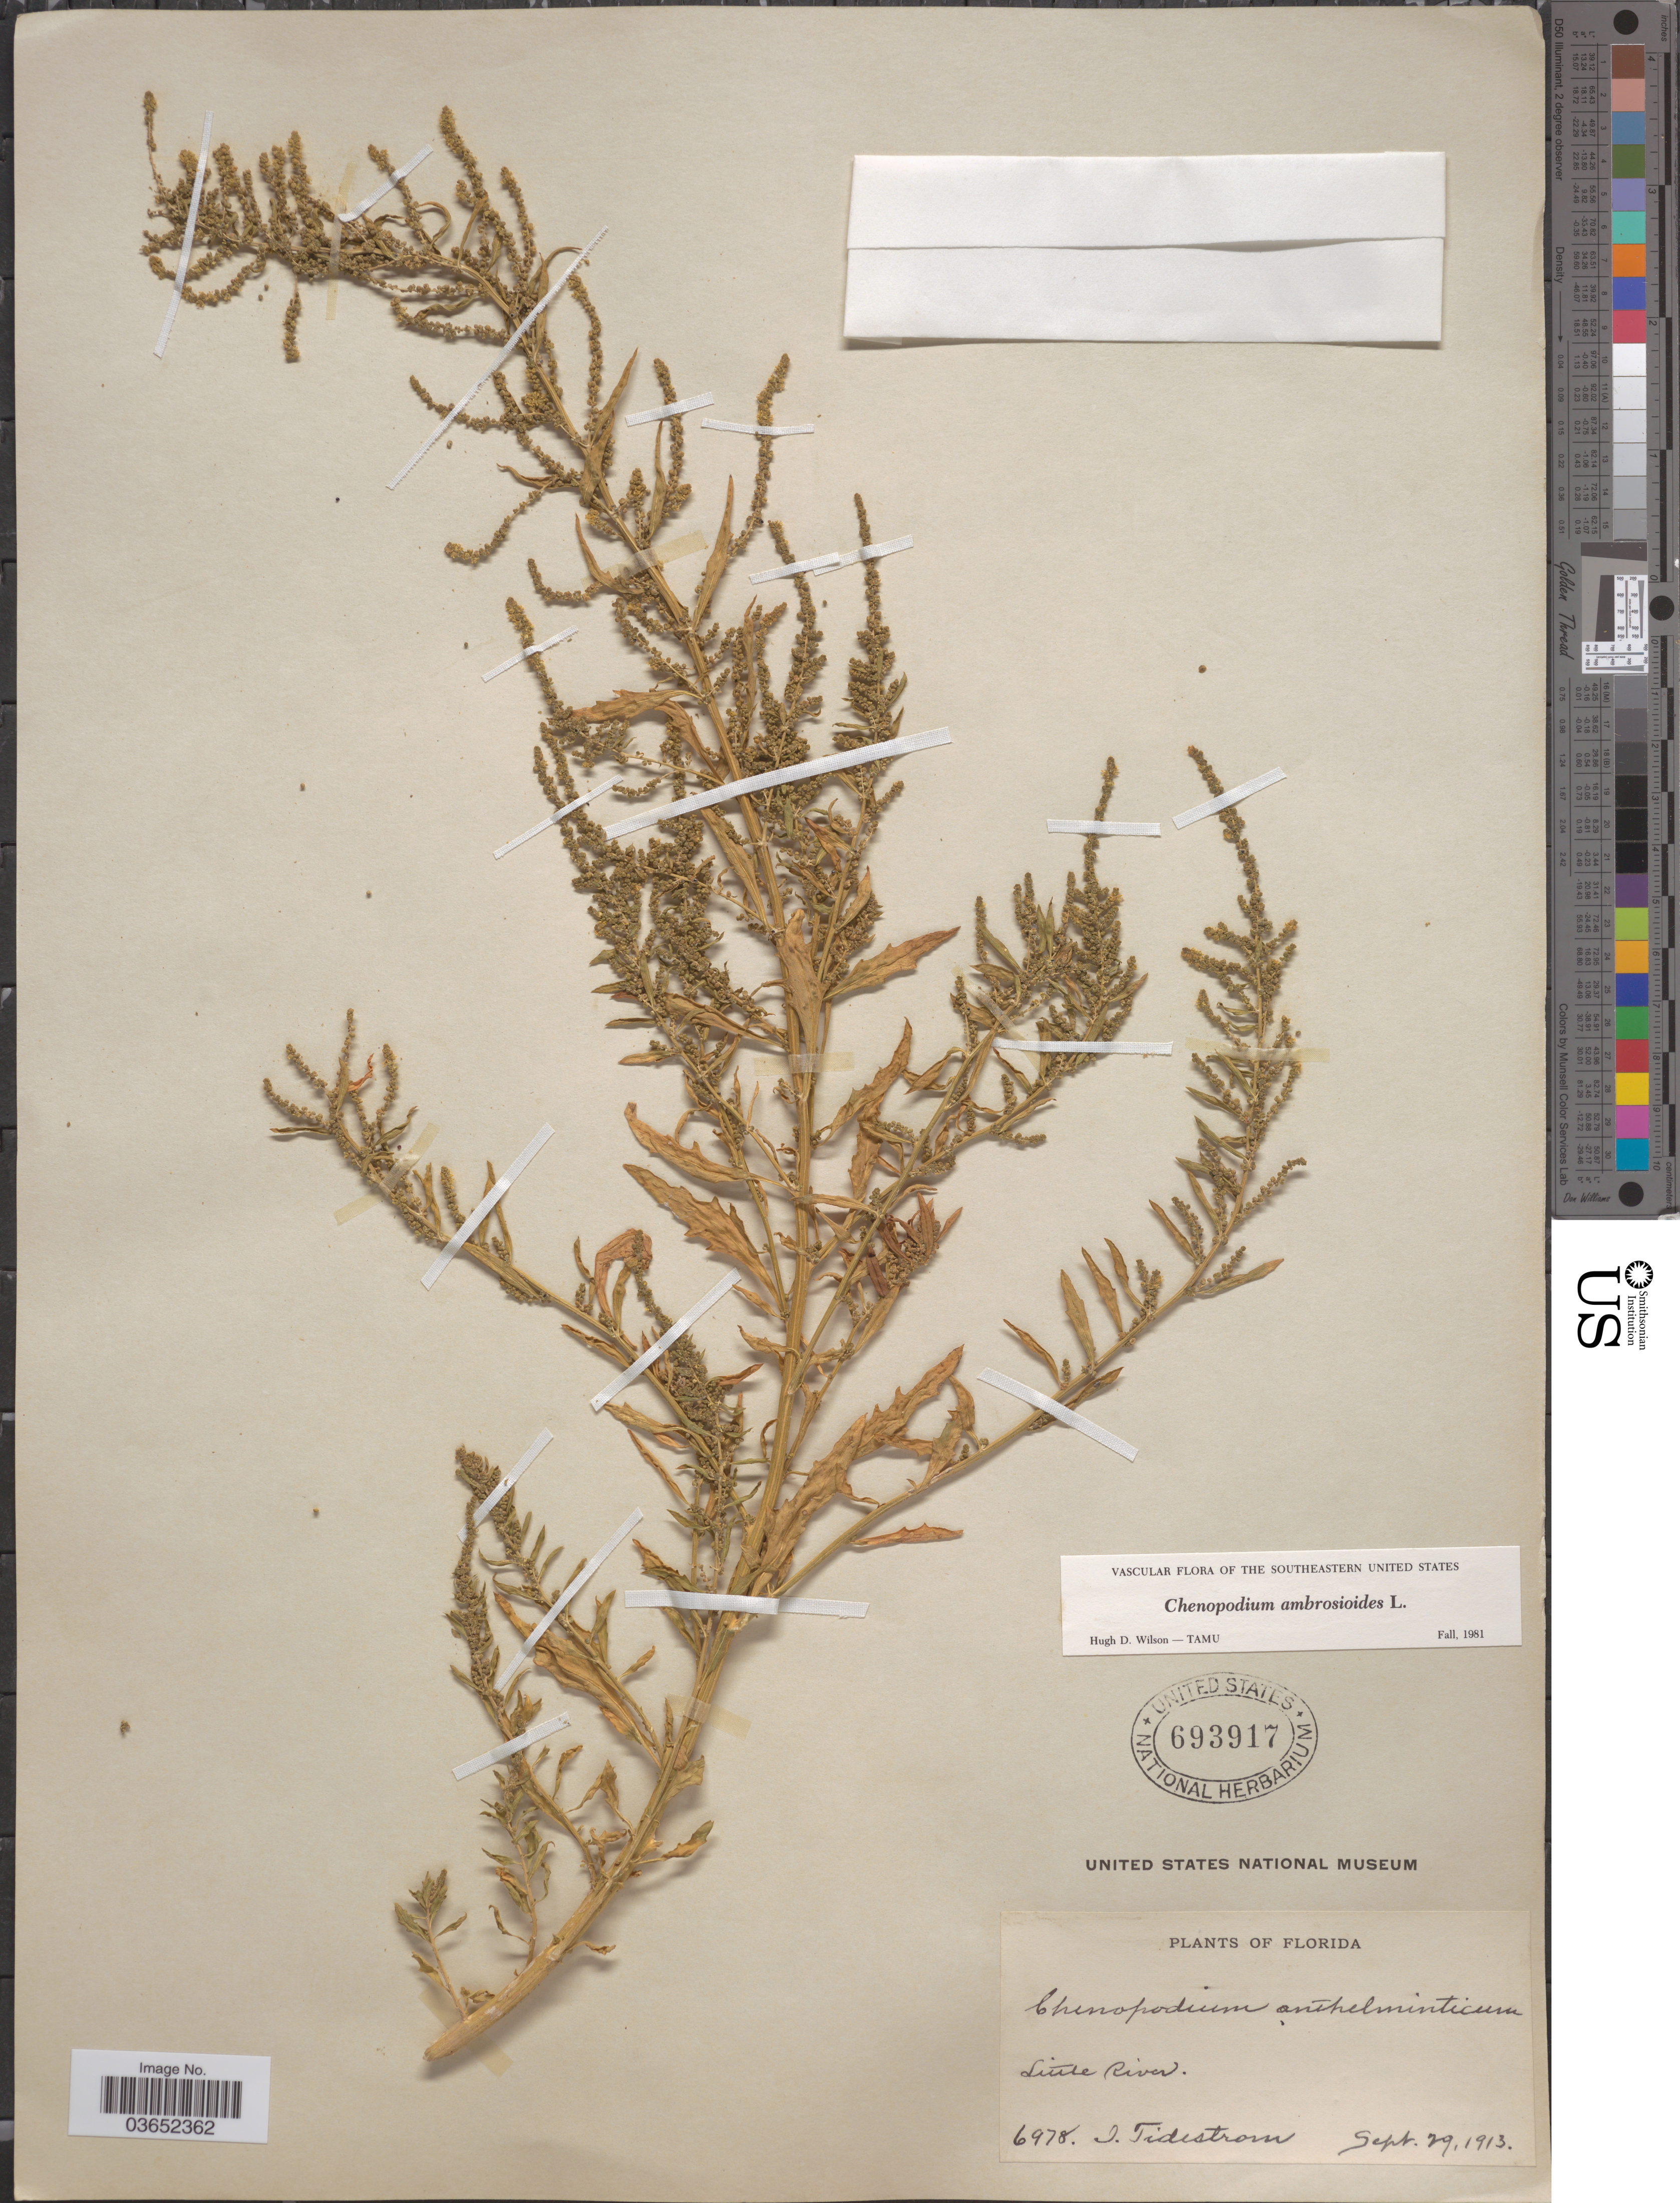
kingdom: Plantae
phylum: Tracheophyta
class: Magnoliopsida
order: Caryophyllales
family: Amaranthaceae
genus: Chenopodium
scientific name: Chenopodium ambrosioides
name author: L.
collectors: I. F. Tidestrom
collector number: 6978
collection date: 1913-09-29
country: United States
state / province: Florida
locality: Little River.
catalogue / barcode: US 693917